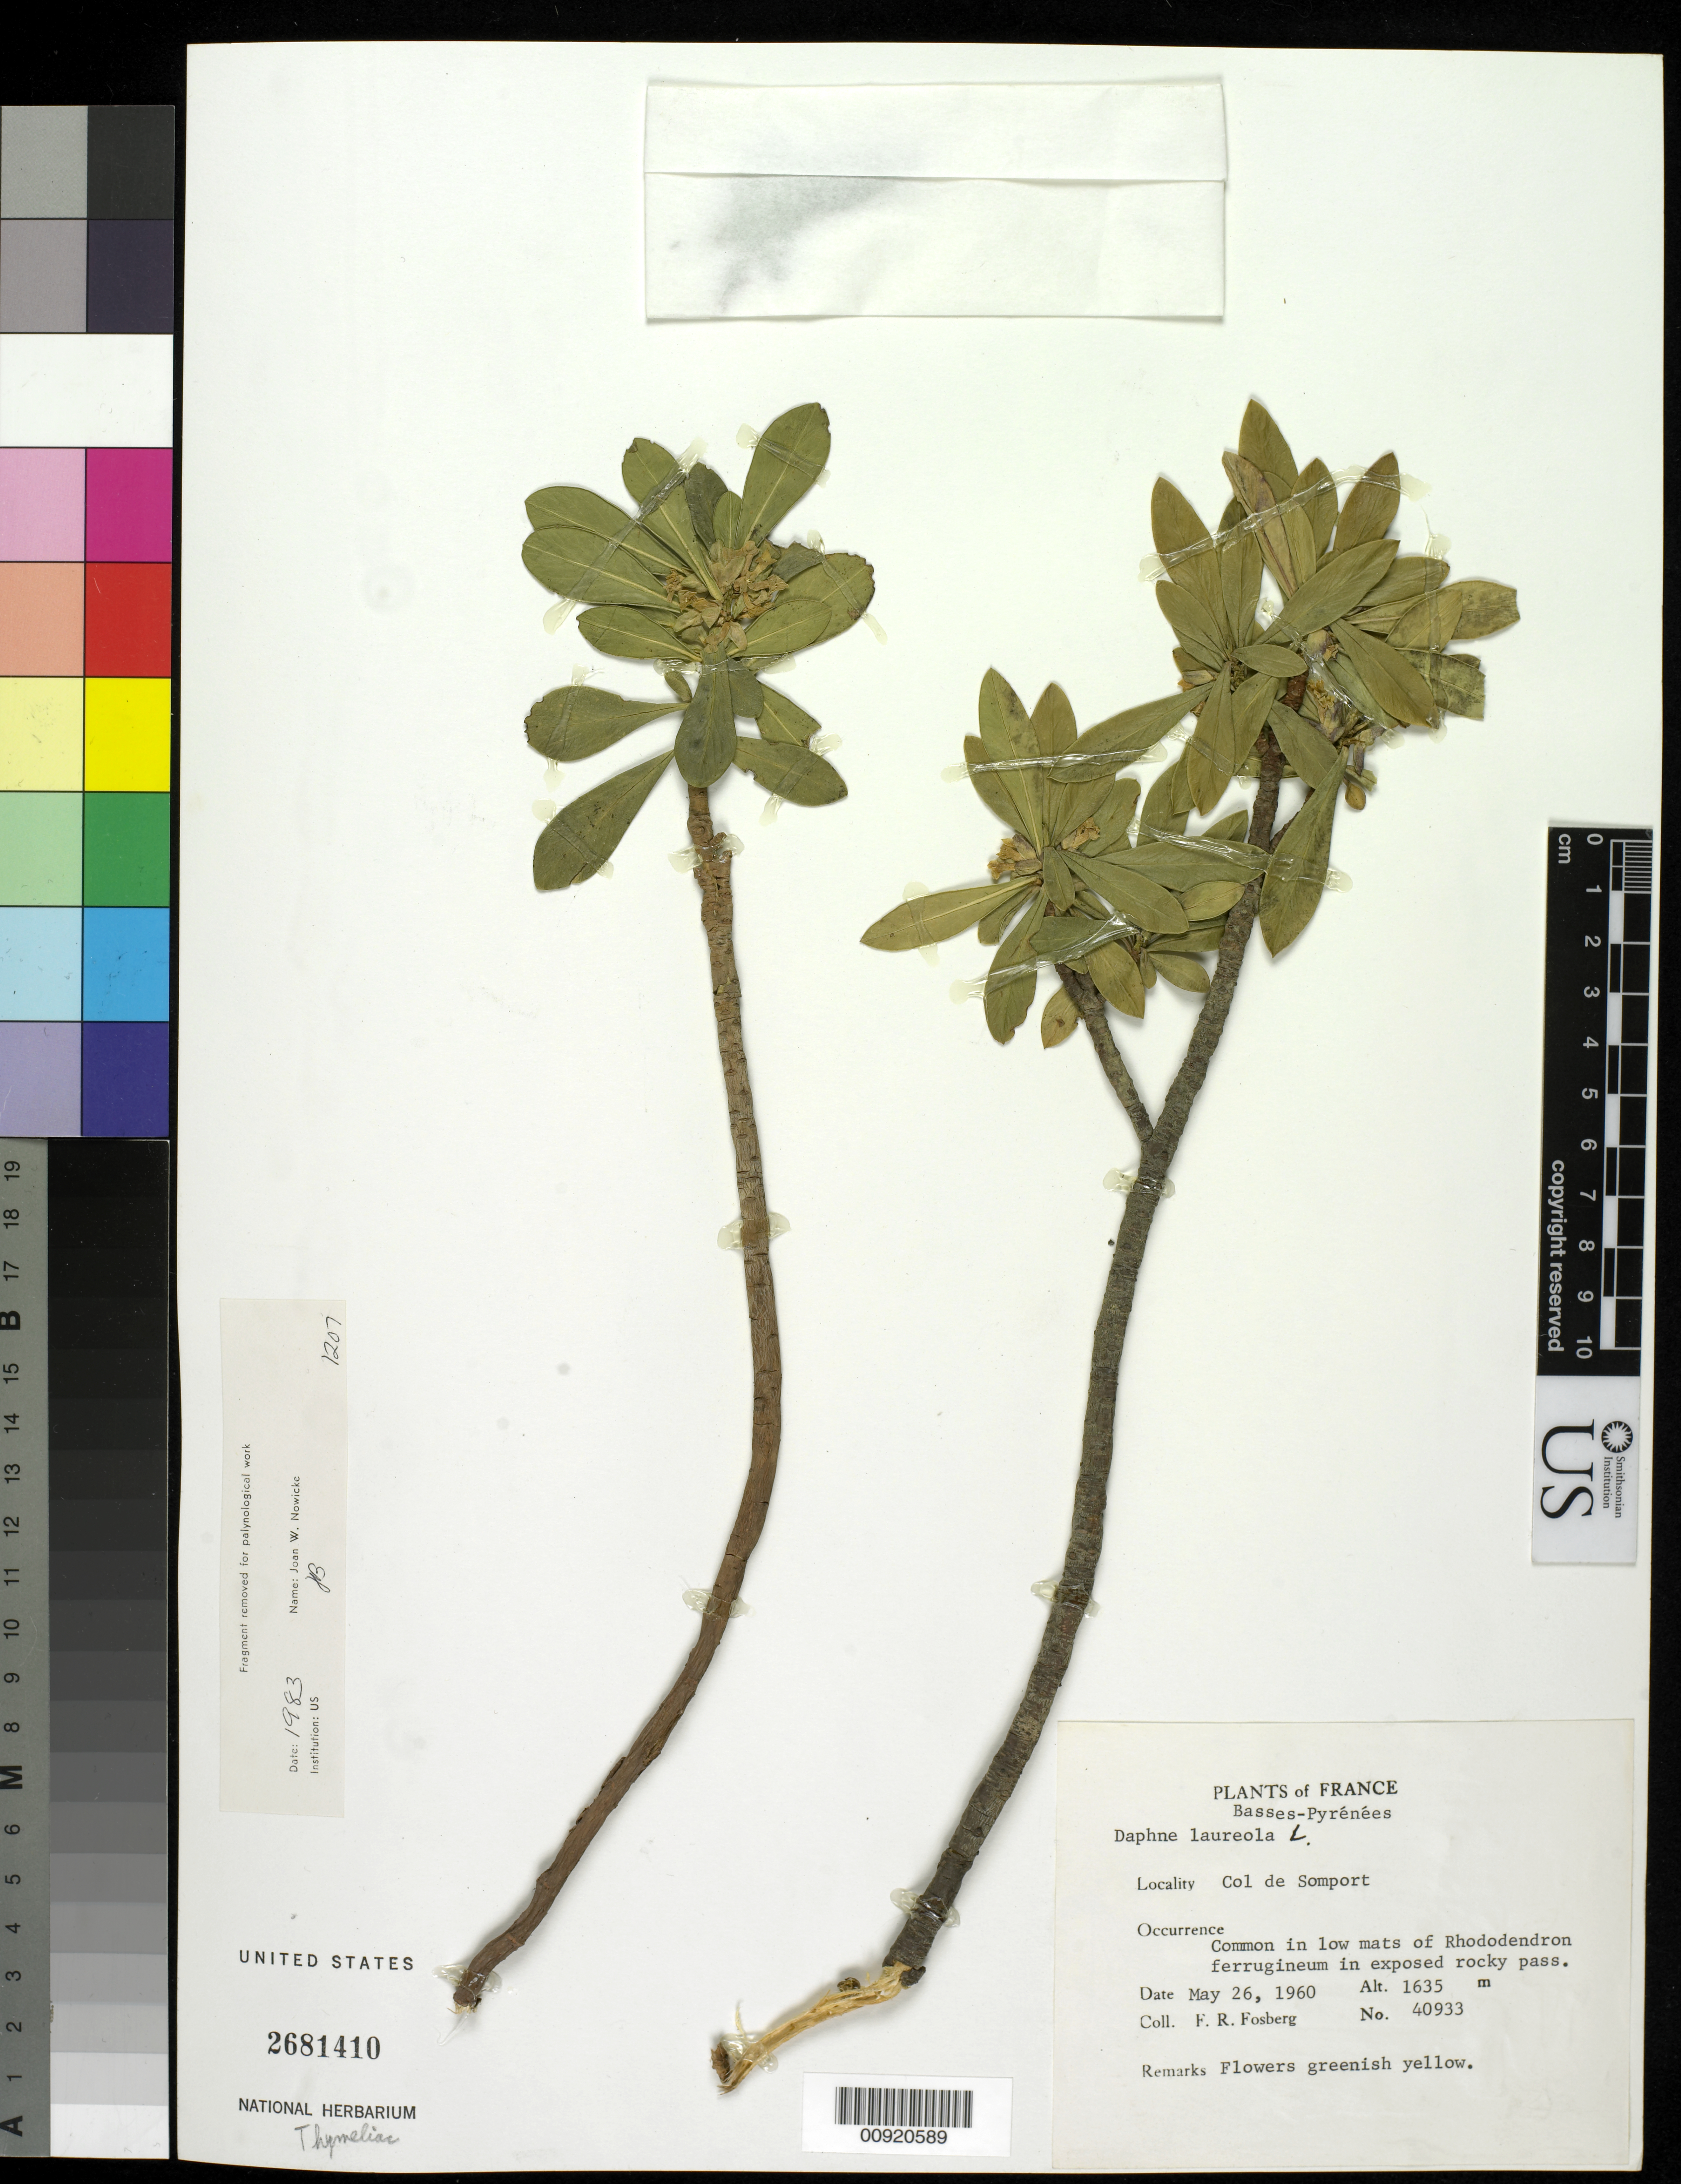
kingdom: Plantae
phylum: Tracheophyta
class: Magnoliopsida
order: Malvales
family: Thymelaeaceae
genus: Daphne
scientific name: Daphne laureola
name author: L.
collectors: F. R. Fosberg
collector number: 40933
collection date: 1960-05-26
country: France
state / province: Nouvelle-Aquitaine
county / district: Pyrénées-Atlantiques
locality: Basses-Pyrenees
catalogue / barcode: US 2681410